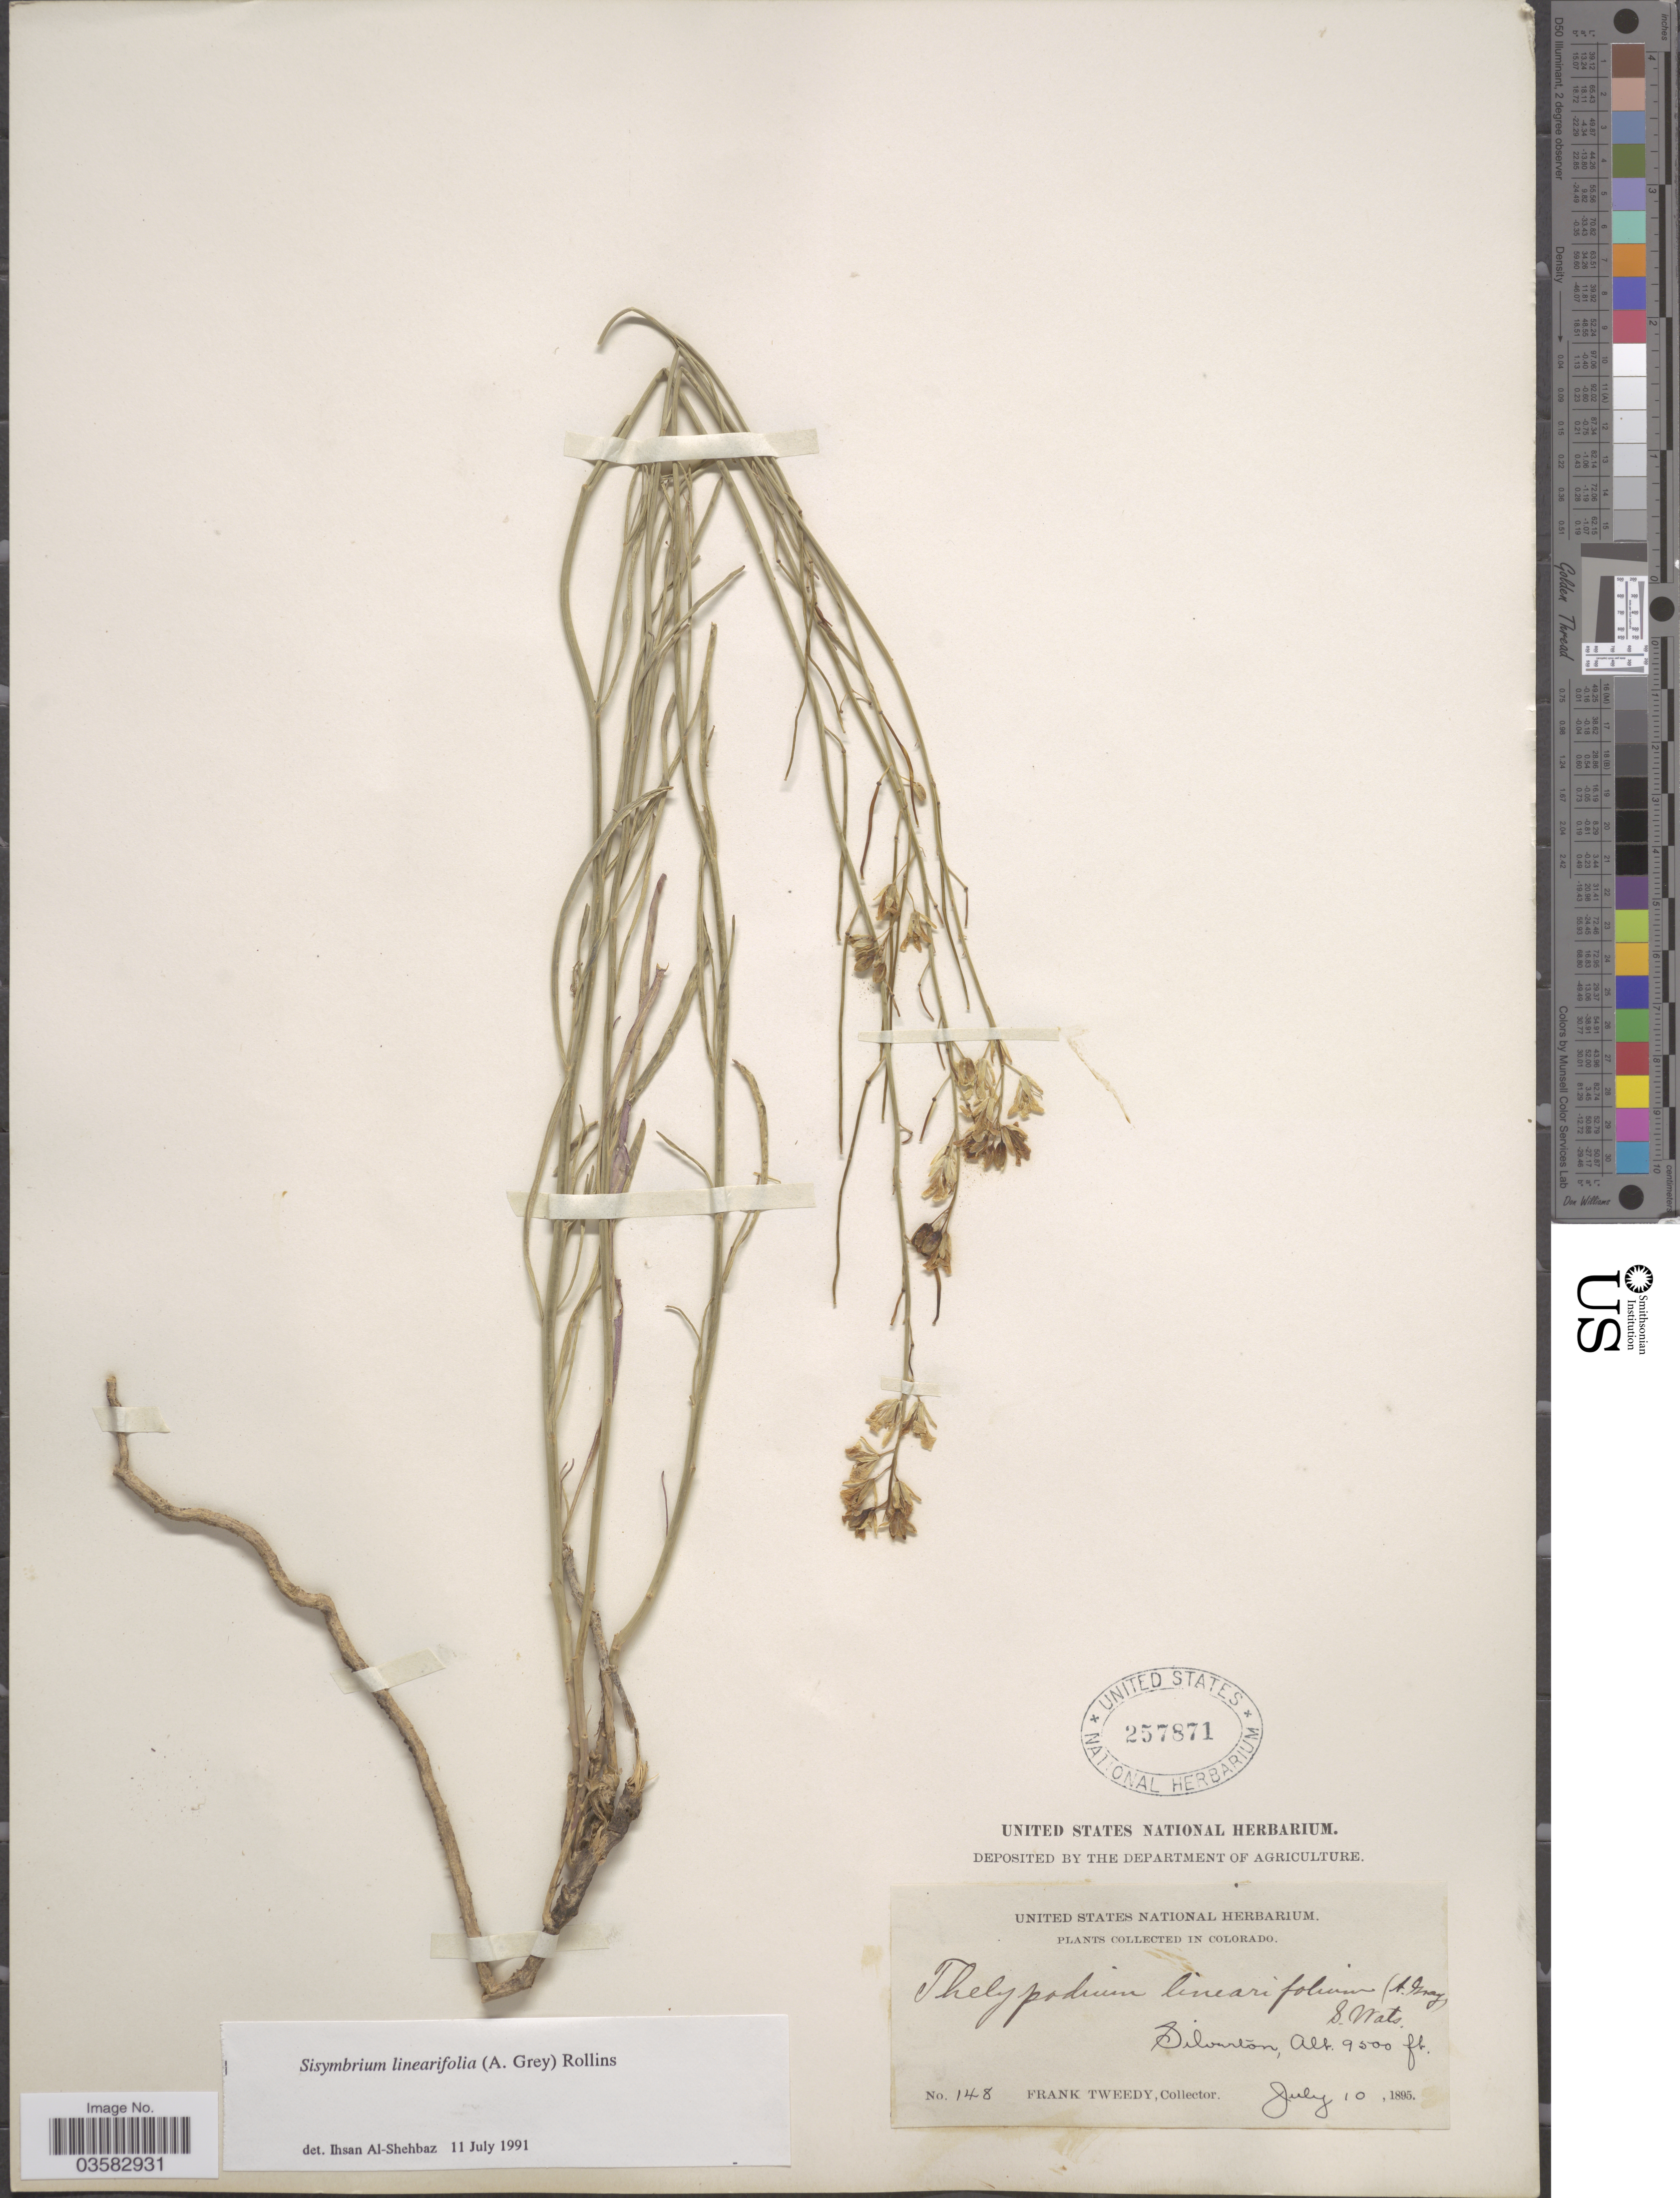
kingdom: Plantae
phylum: Tracheophyta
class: Magnoliopsida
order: Brassicales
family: Brassicaceae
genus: Sisymbrium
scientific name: Sisymbrium linearifolium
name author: (A. Gray) Payson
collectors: F. Tweedy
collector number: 148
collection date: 1895-07-10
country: United States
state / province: Colorado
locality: Silverton.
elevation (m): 2896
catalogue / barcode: US 257871